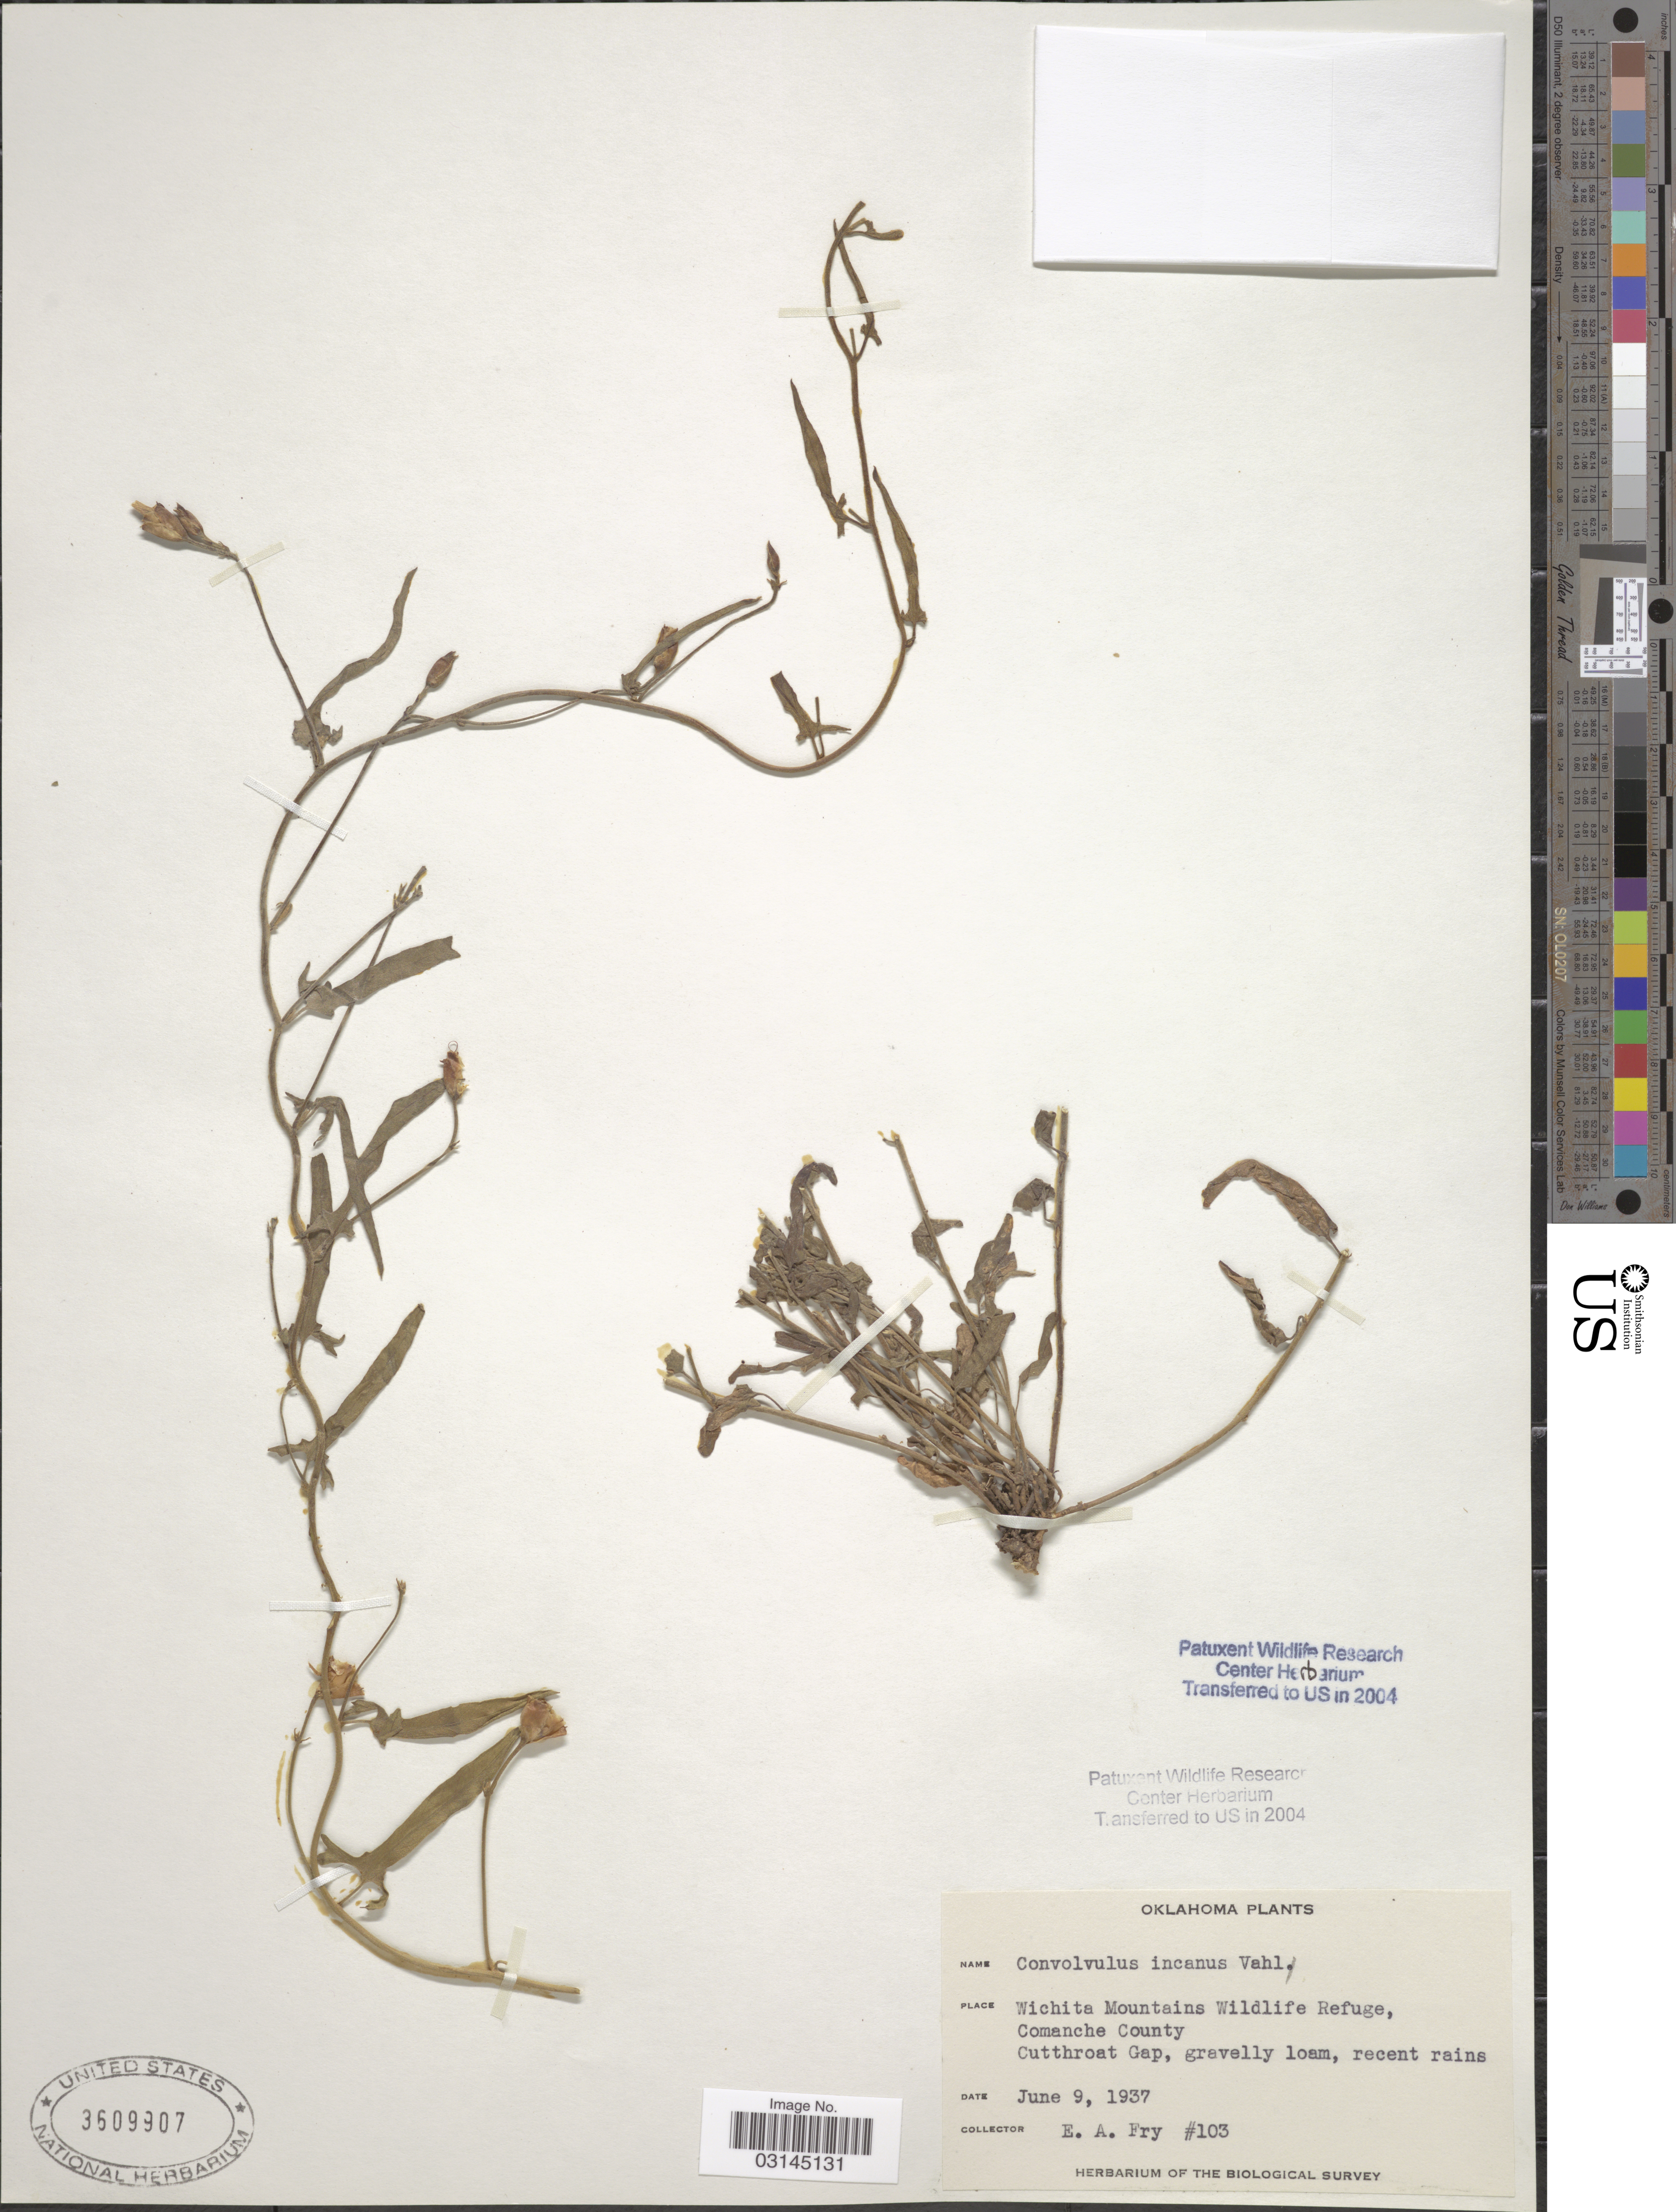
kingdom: Plantae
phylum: Tracheophyta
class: Magnoliopsida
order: Solanales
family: Convolvulaceae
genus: Convolvulus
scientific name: Convolvulus incanus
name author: Vahl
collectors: E. Fry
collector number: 103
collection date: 1937-06-09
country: United States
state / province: Oklahoma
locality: Wichita Mountains Wildlife Refuge, Comanche County. Cutthroat Gap.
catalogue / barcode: US 3609907